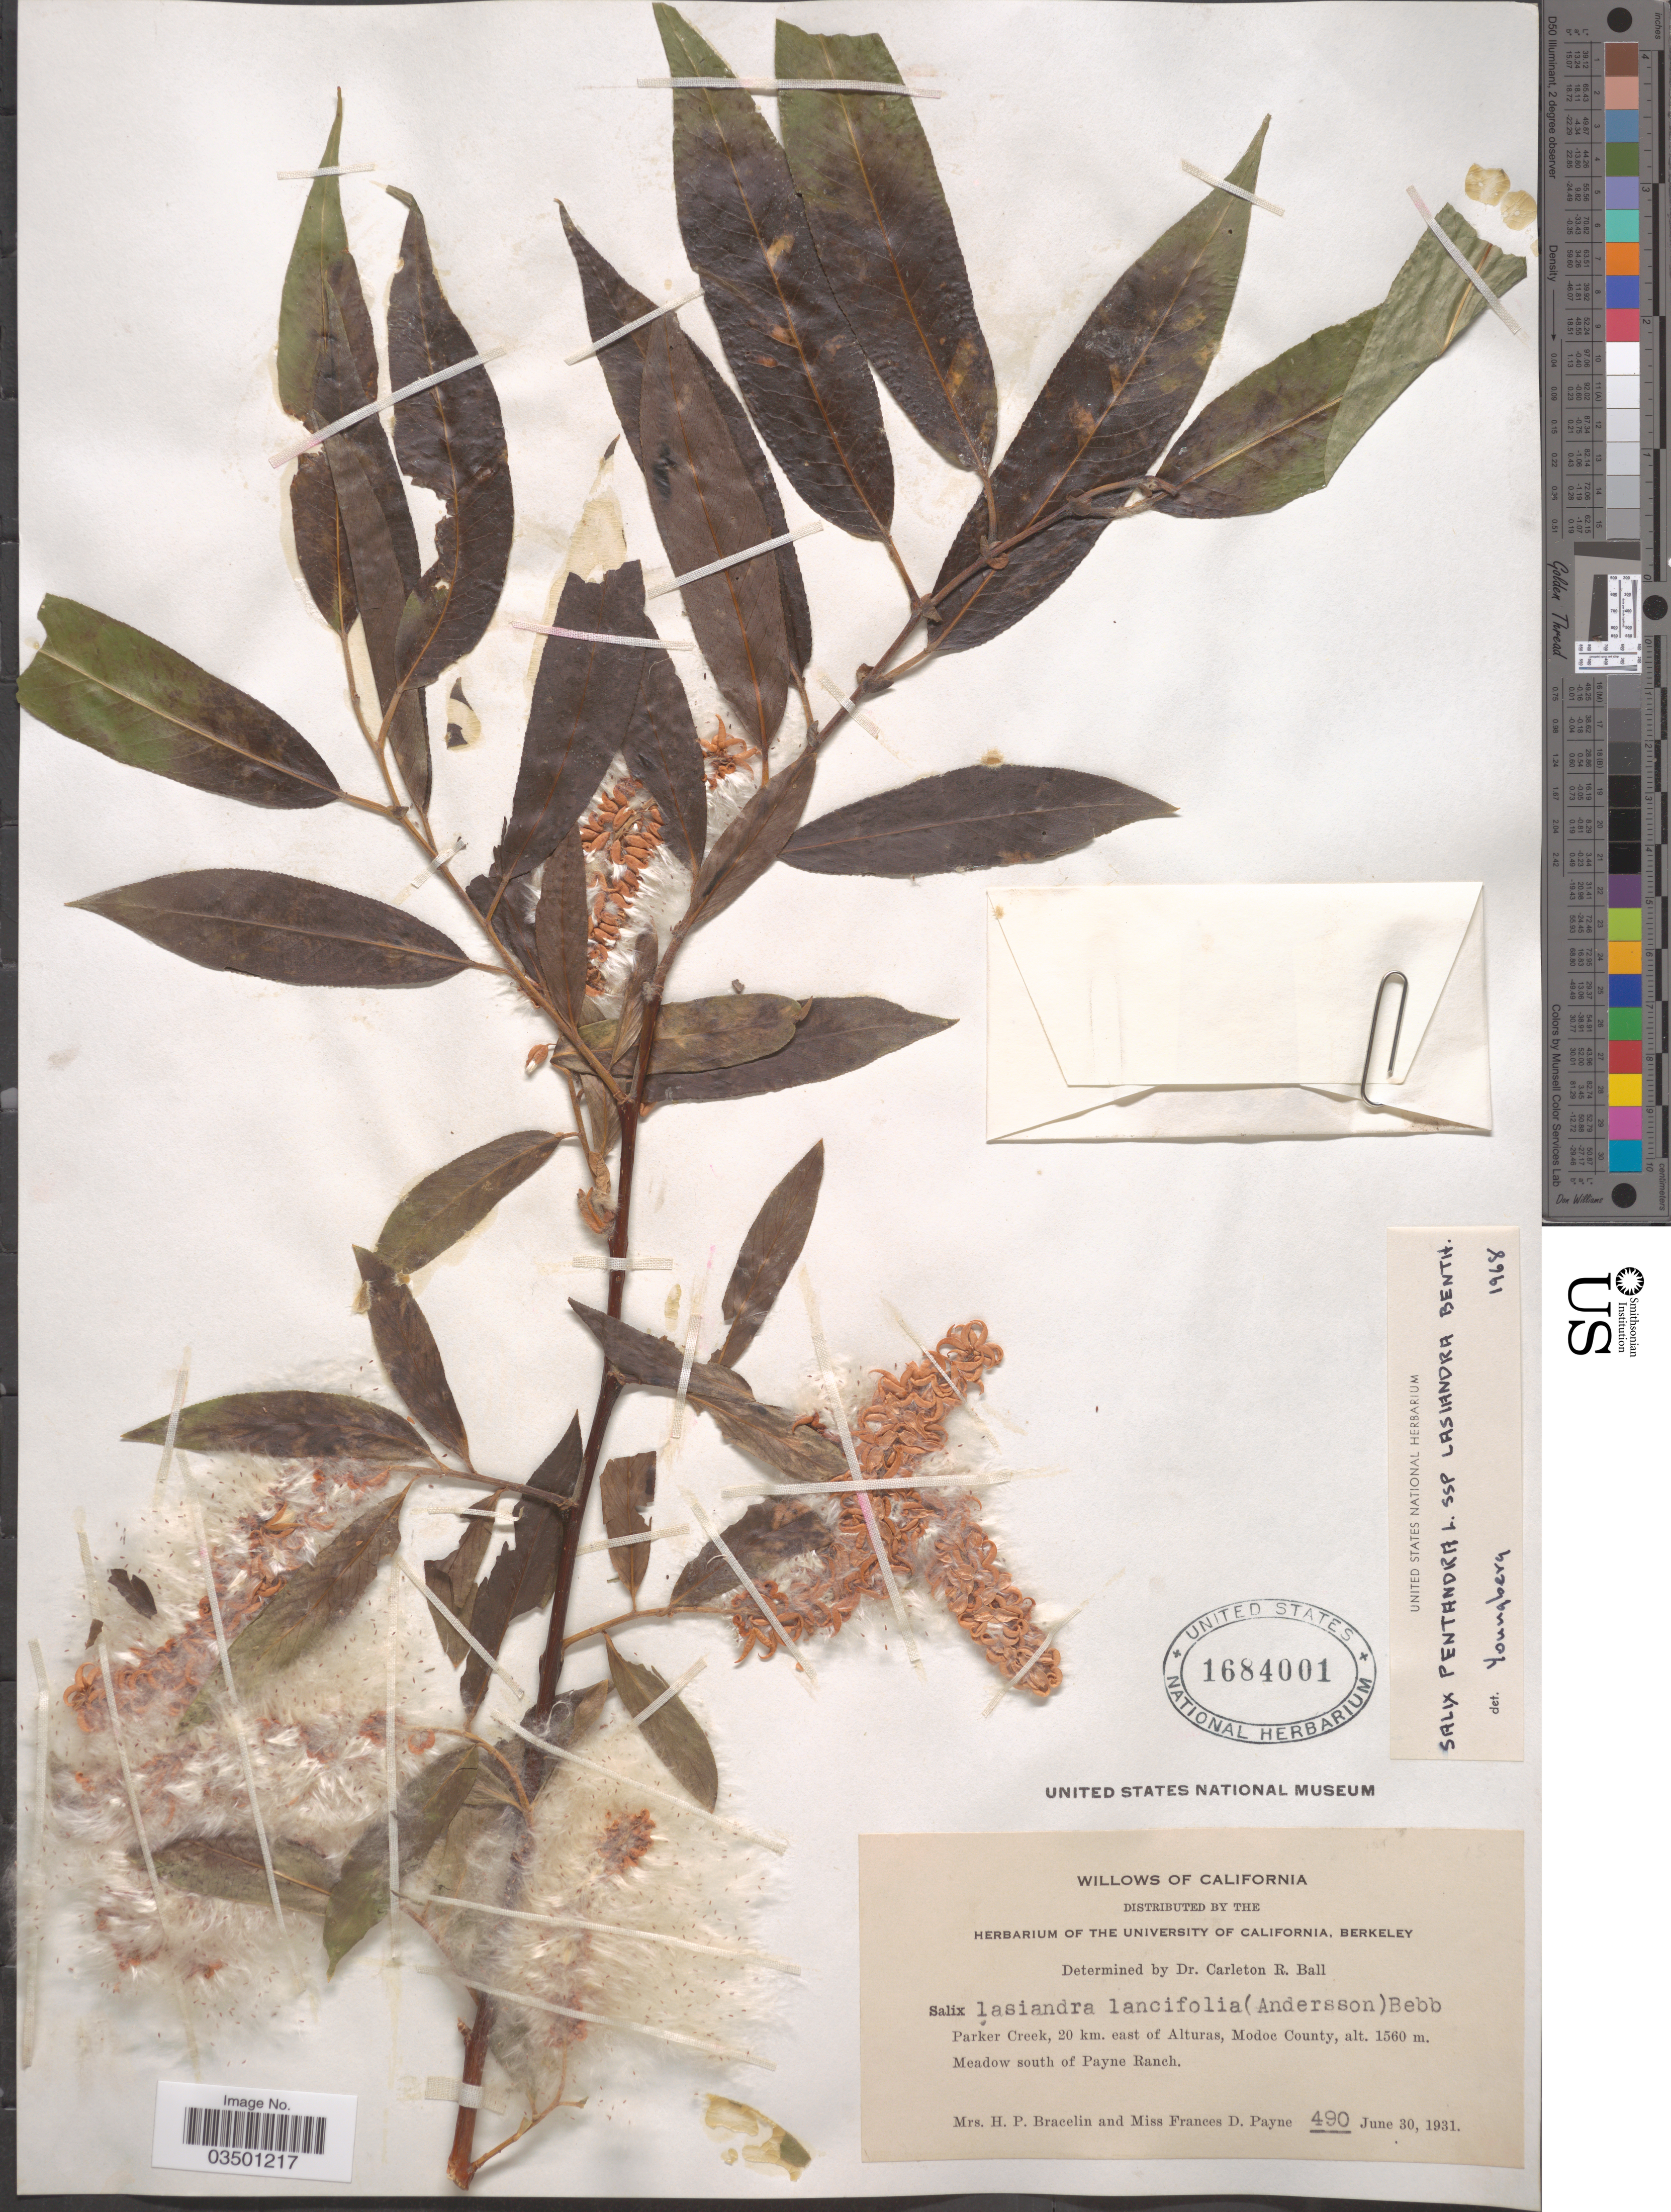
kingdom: Plantae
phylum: Tracheophyta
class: Magnoliopsida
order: Malpighiales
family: Salicaceae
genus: Salix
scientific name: Salix lasiandra var. lancifolia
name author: Bebb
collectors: H. Bracelin & F. Payne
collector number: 490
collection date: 1931-06-30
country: United States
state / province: California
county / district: Modoc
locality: Parker Creek, 20 km. east of Alturas, Modoc County. Meadow south of Payne Ranch.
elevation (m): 1560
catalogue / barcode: US 1684001